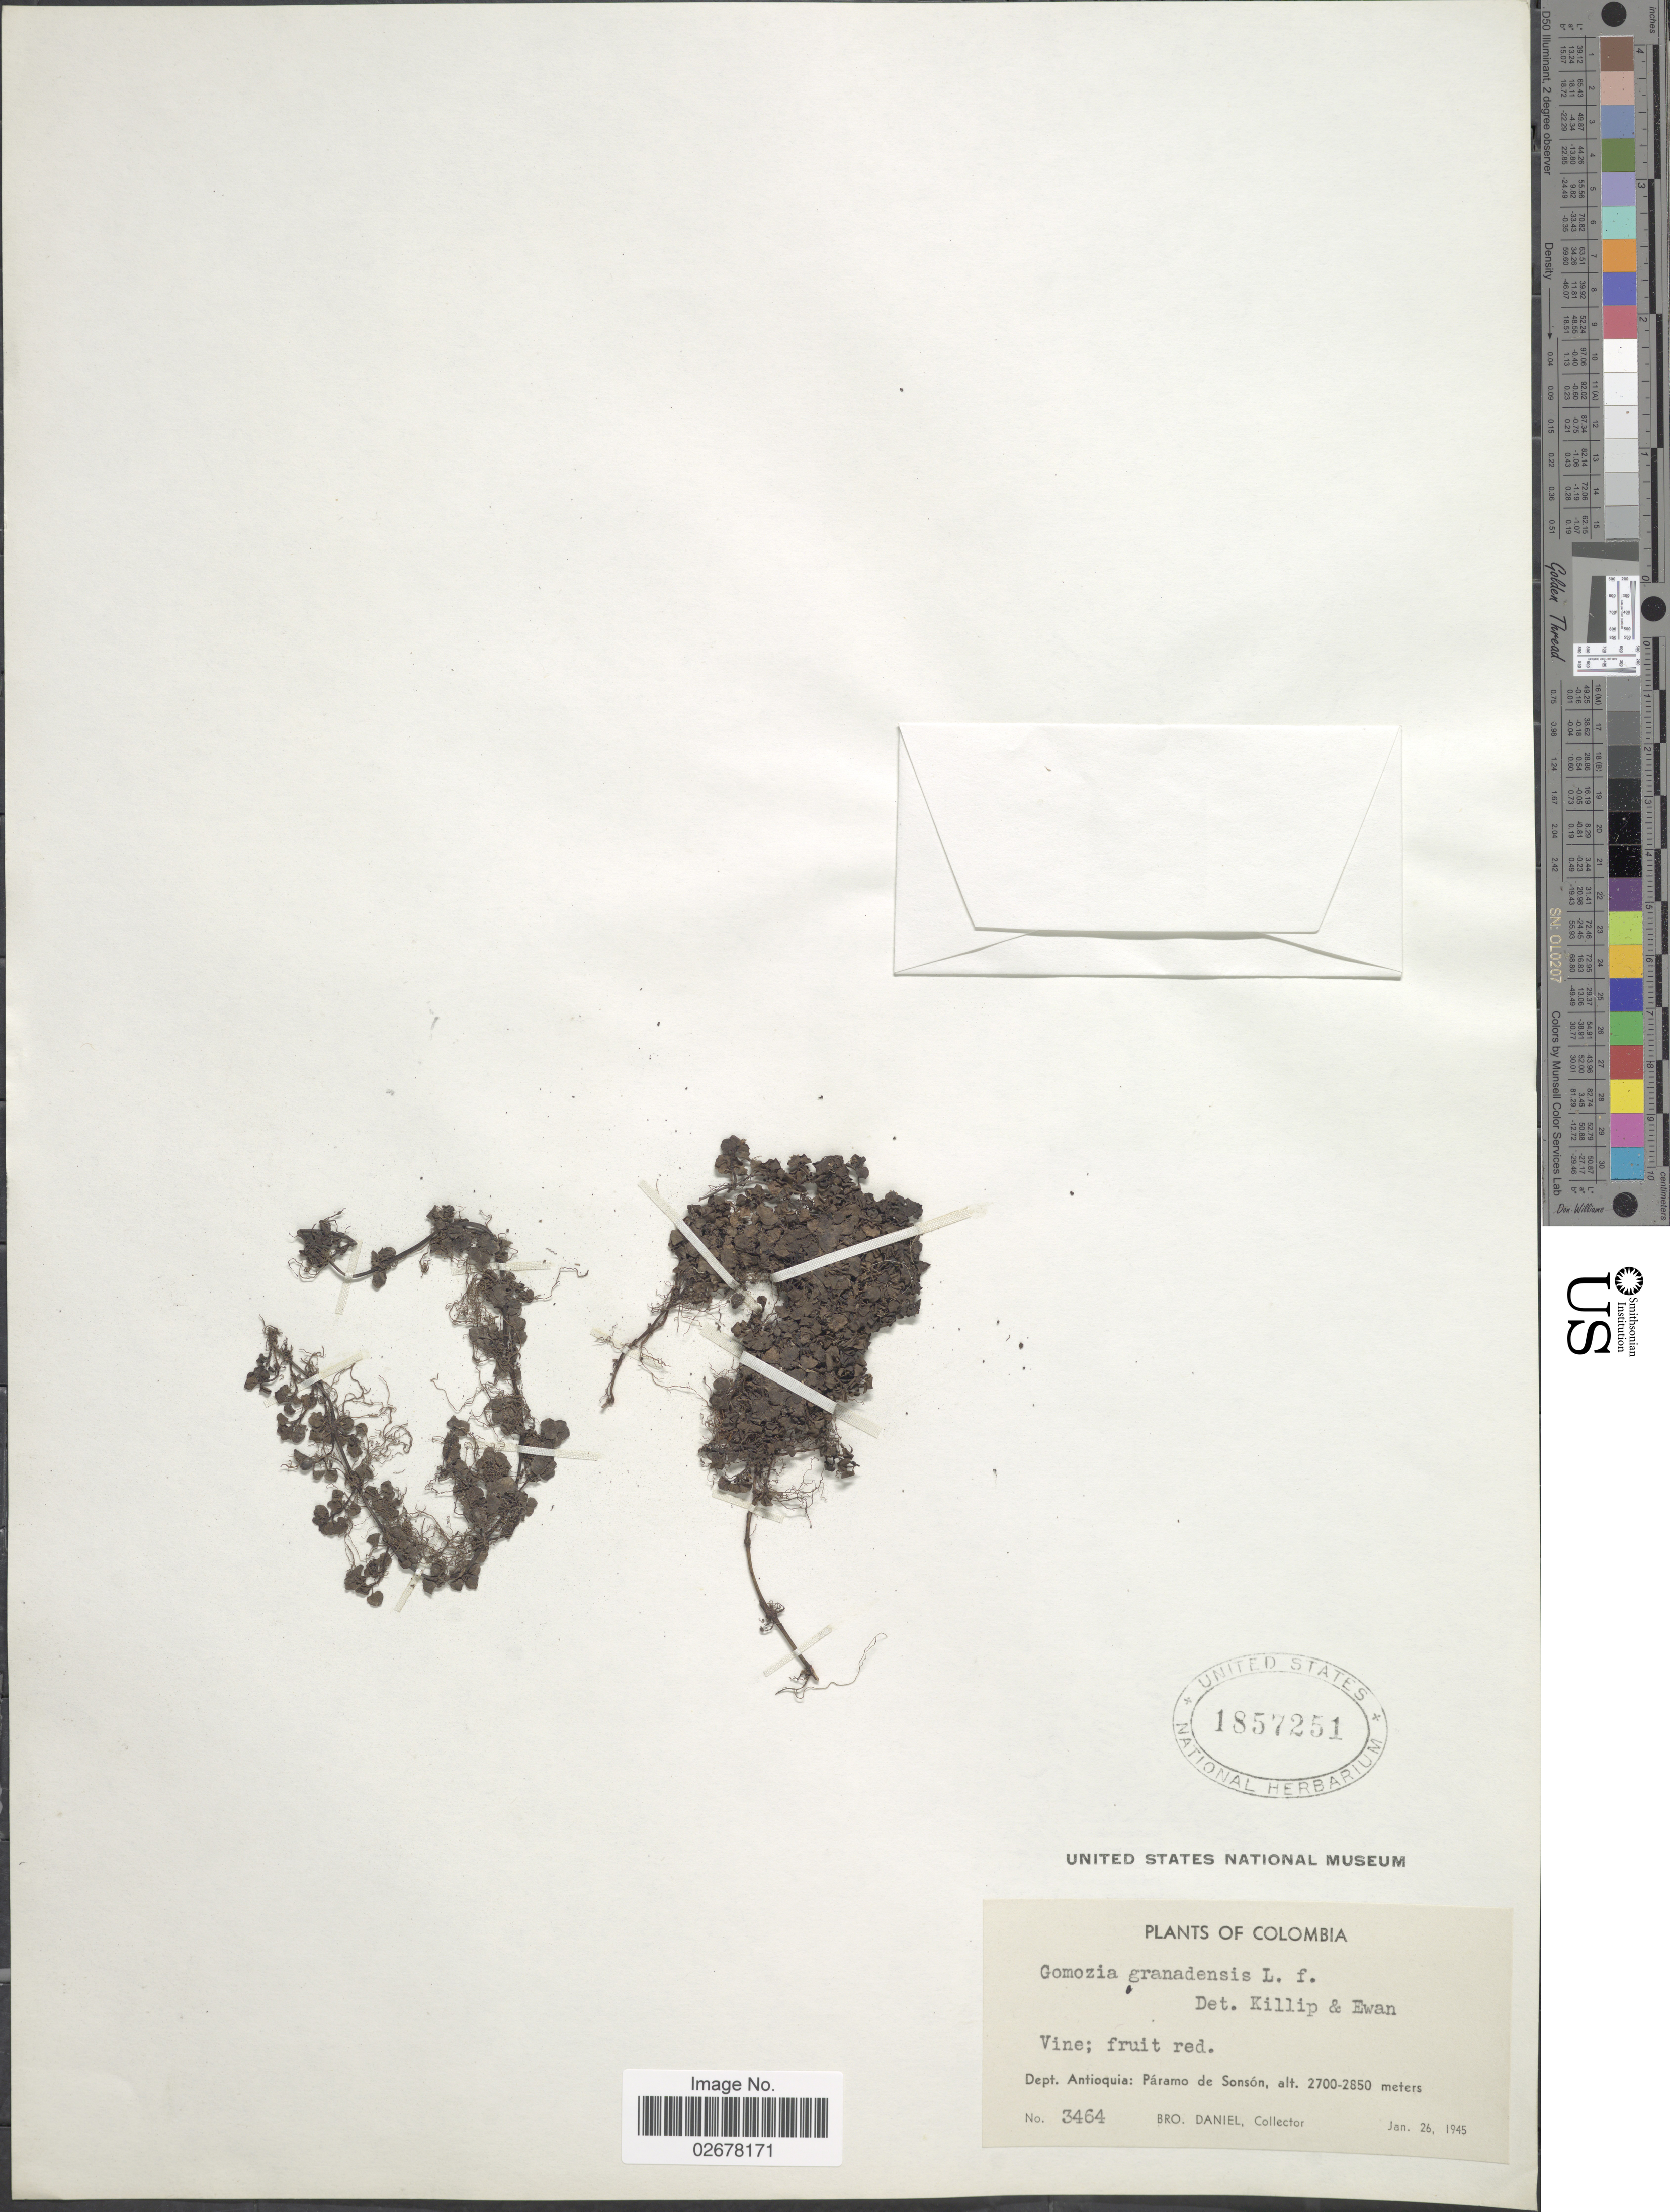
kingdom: Plantae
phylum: Tracheophyta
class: Magnoliopsida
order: Gentianales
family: Rubiaceae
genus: Nertera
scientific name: Nertera depressa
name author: Banks & Sol. ex Gaertn.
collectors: Bro. Daniel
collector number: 3464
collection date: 1945-01-26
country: Colombia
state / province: Antioquia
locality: Dept. Antioquia: Páramo de Sonsón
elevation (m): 2700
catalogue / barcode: US 1857251